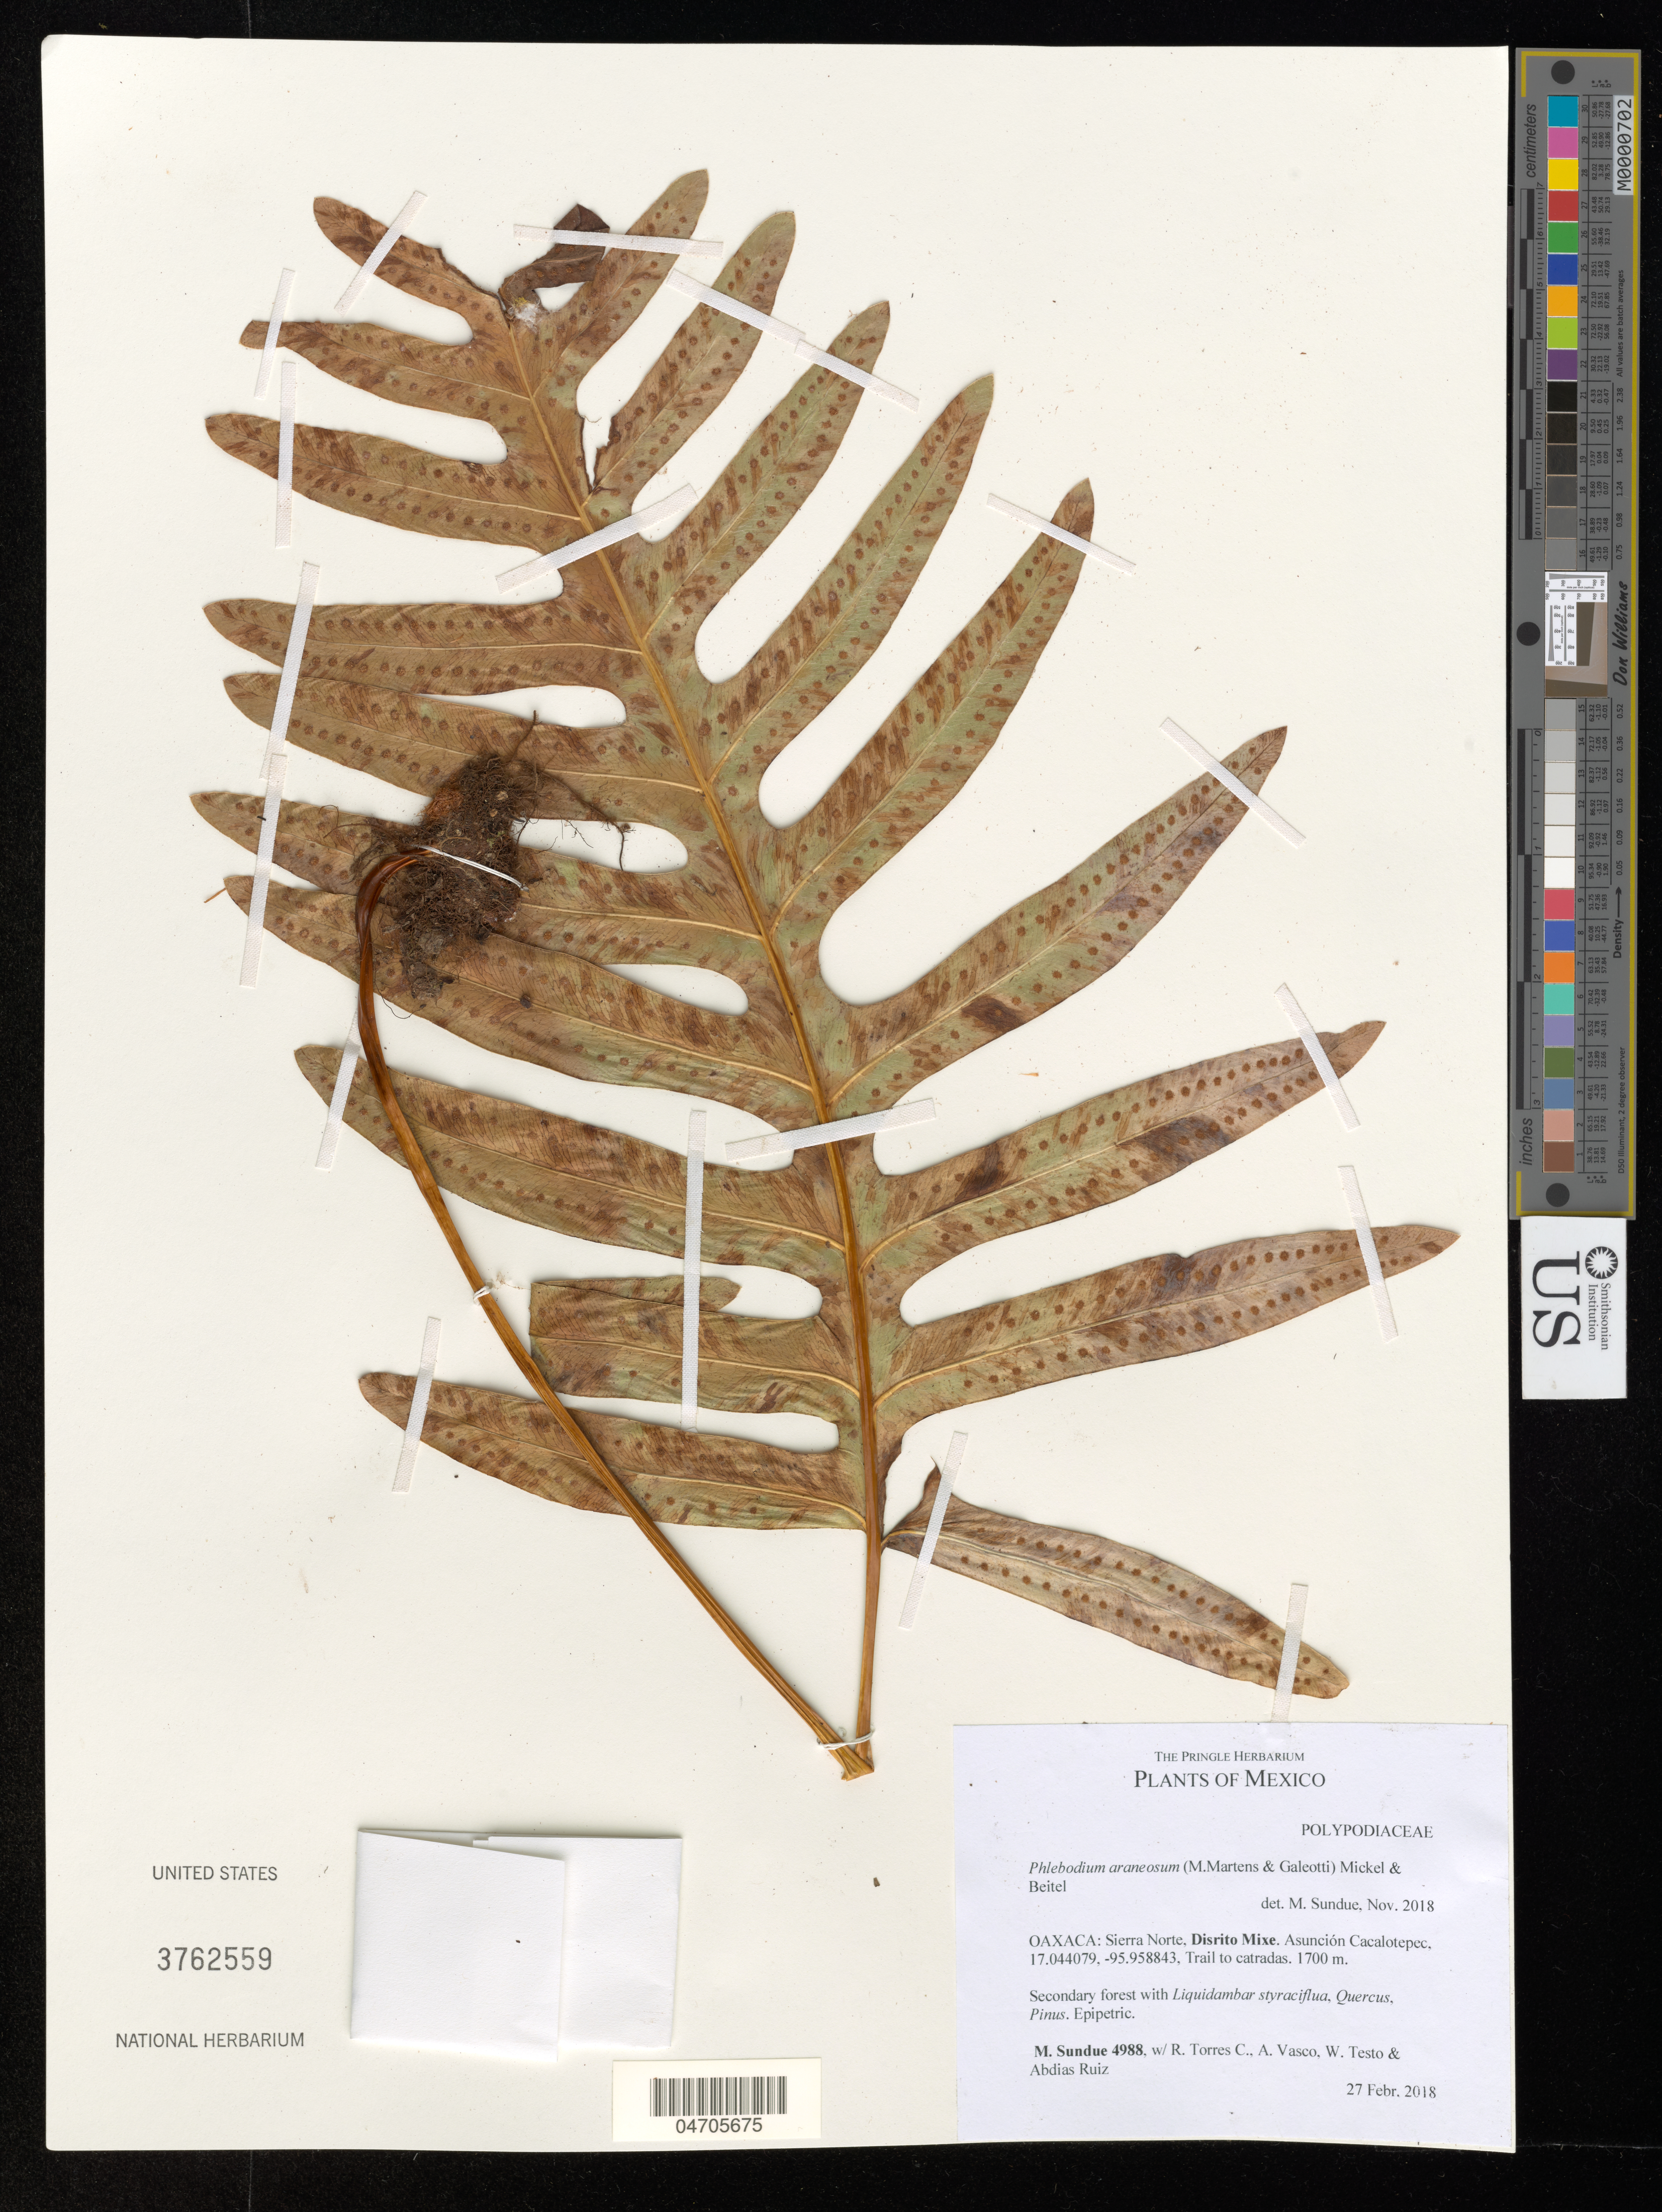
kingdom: Plantae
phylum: Tracheophyta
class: Polypodiopsida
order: Polypodiales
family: Polypodiaceae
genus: Phlebodium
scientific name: Phlebodium araneosum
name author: (M. Martens) Mickel & Beitel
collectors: M. Sundue, R. Torres C., A. Vasco & W. Testo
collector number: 4988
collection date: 2018-02-27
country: Mexico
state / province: Oaxaca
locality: Sierra Norte, Distrito Mixe. Asunción Cacalotepec, 17.044079, -95.958843, Trail to catradas.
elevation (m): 1700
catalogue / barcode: US 3762559